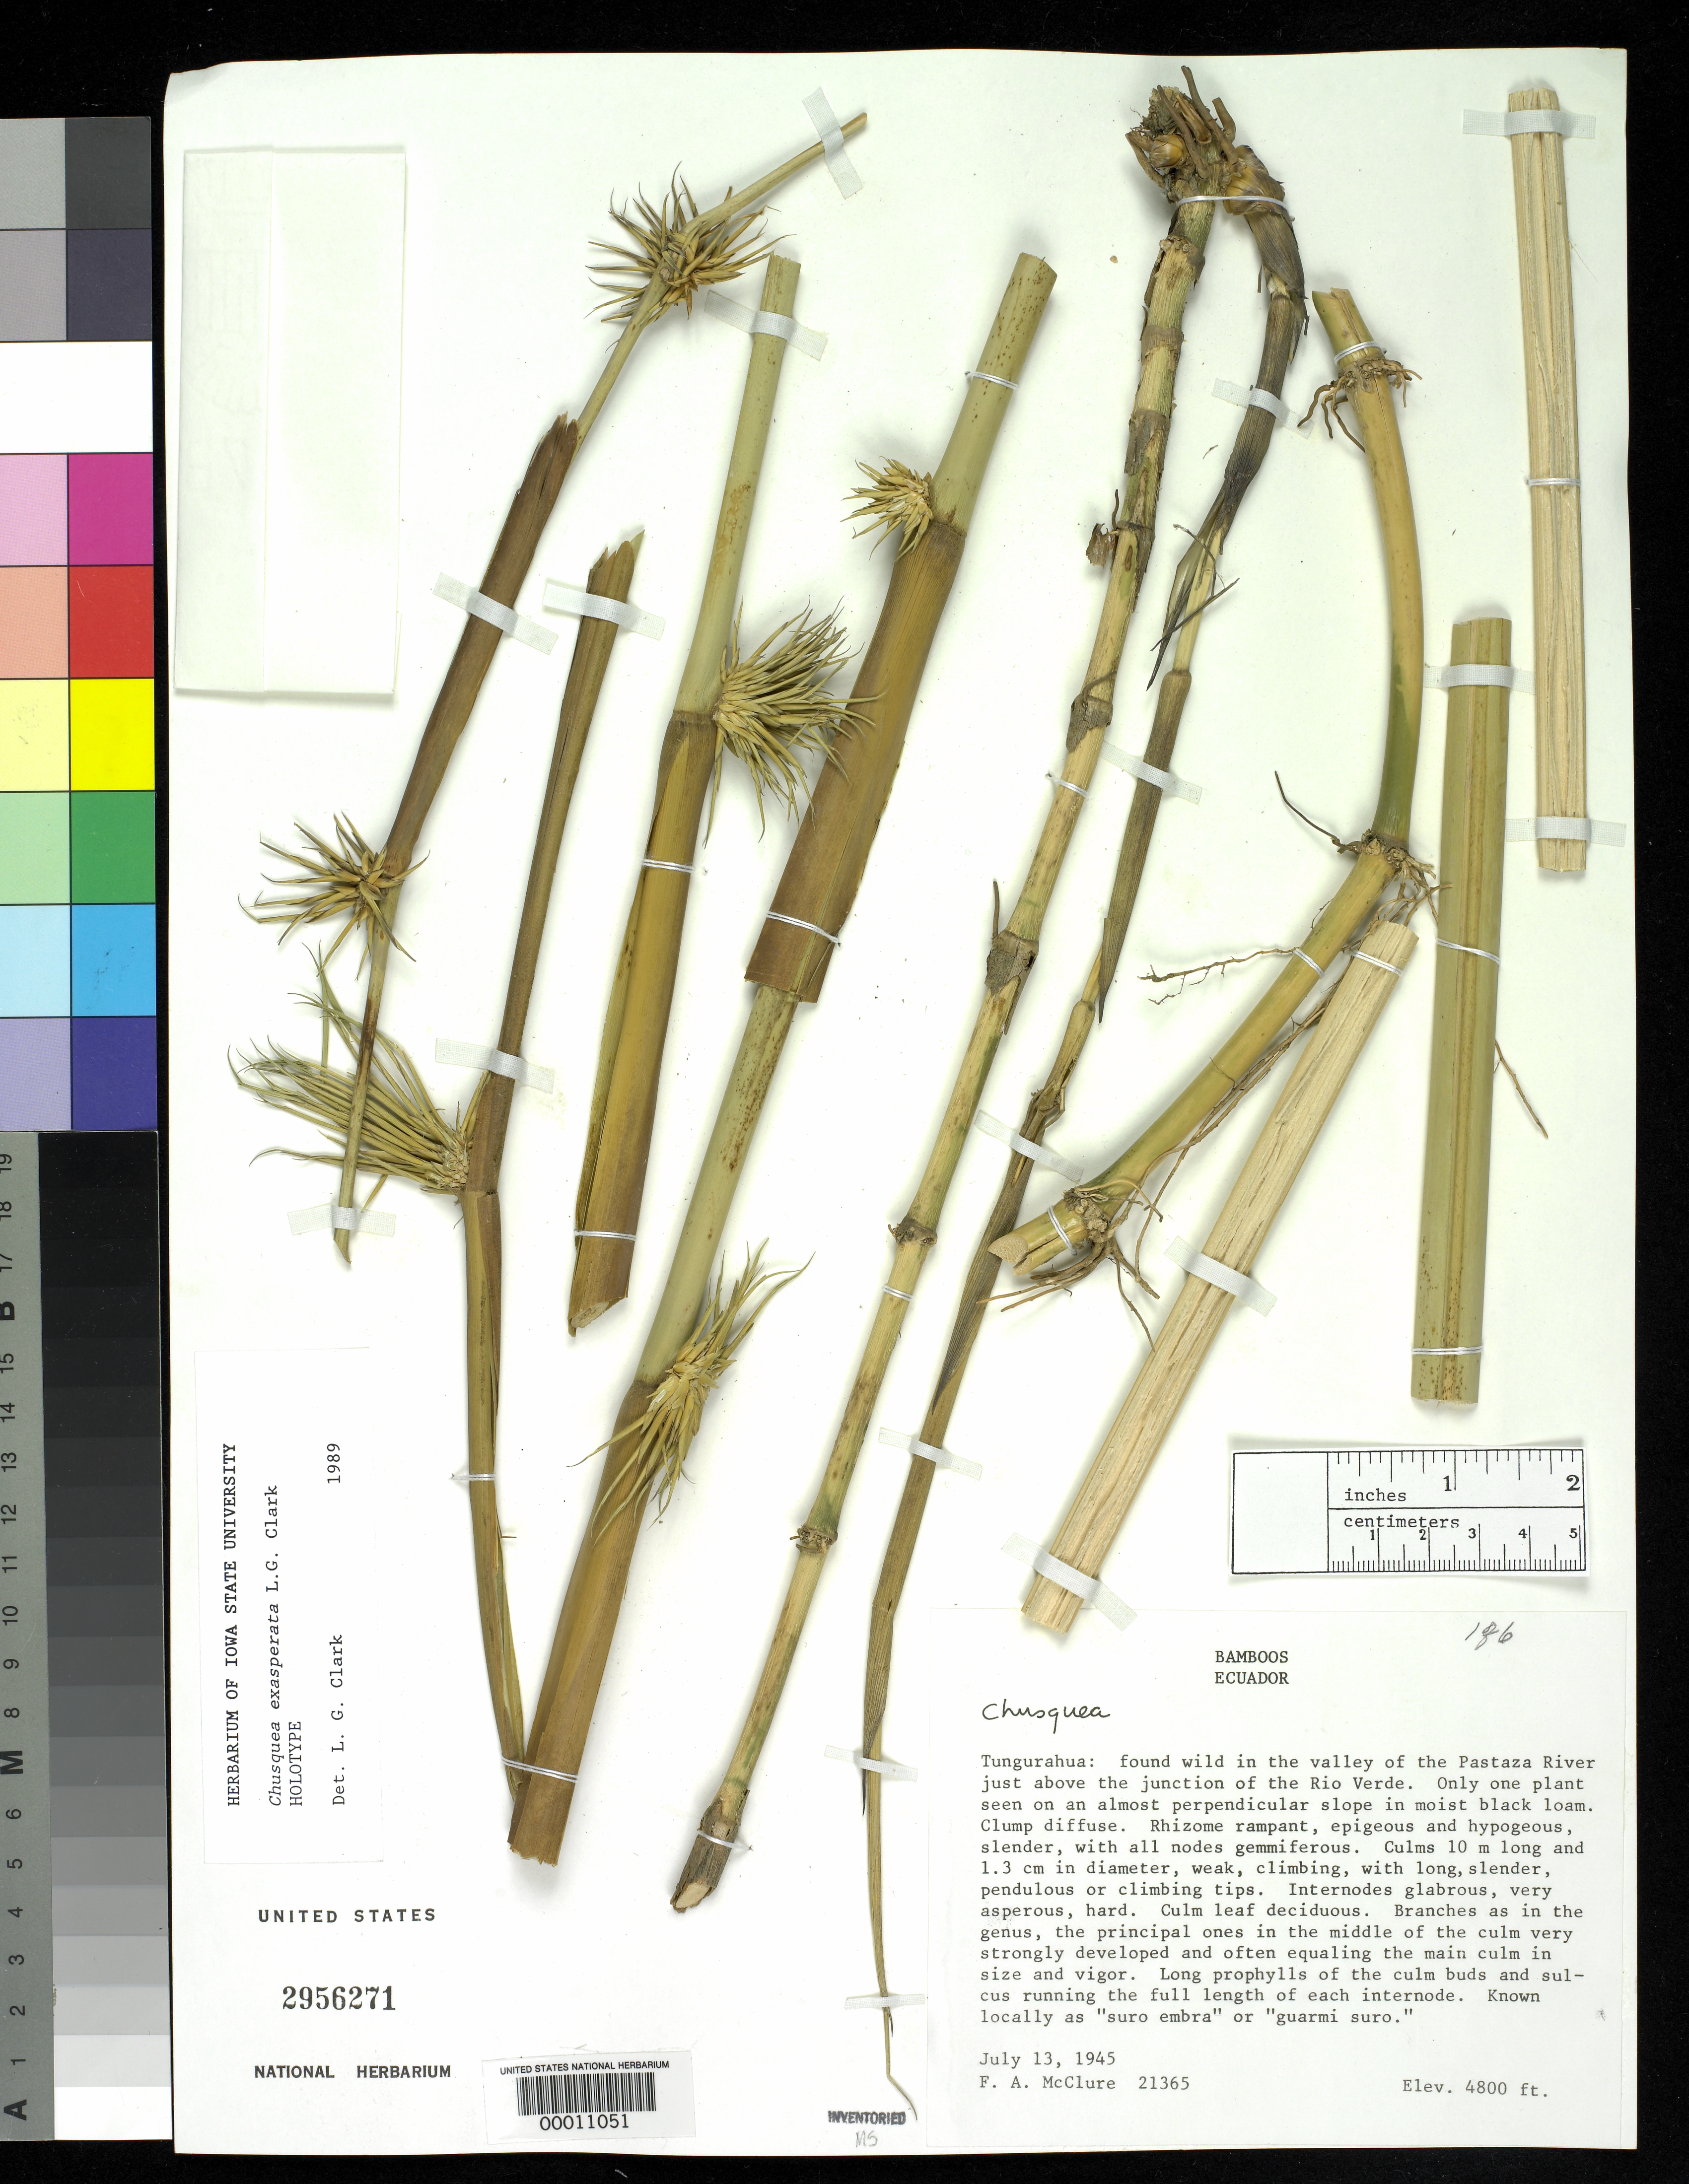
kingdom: Plantae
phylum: Tracheophyta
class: Liliopsida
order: Poales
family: Poaceae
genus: Chusquea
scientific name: Chusquea exasperata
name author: L.G. Clark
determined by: Clark, Lynn G., (ISC), Iowa State University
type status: Holotype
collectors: F. A. McClure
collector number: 21365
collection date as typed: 13 Jul 1945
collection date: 1945-07-13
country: Ecuador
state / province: Tungurahua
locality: Tungurahua: found wild in the valley of the Pastaza River just above the junction of the Rio Verde.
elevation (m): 1463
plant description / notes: Specimen mounted on 6 sheets.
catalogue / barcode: US 2956271